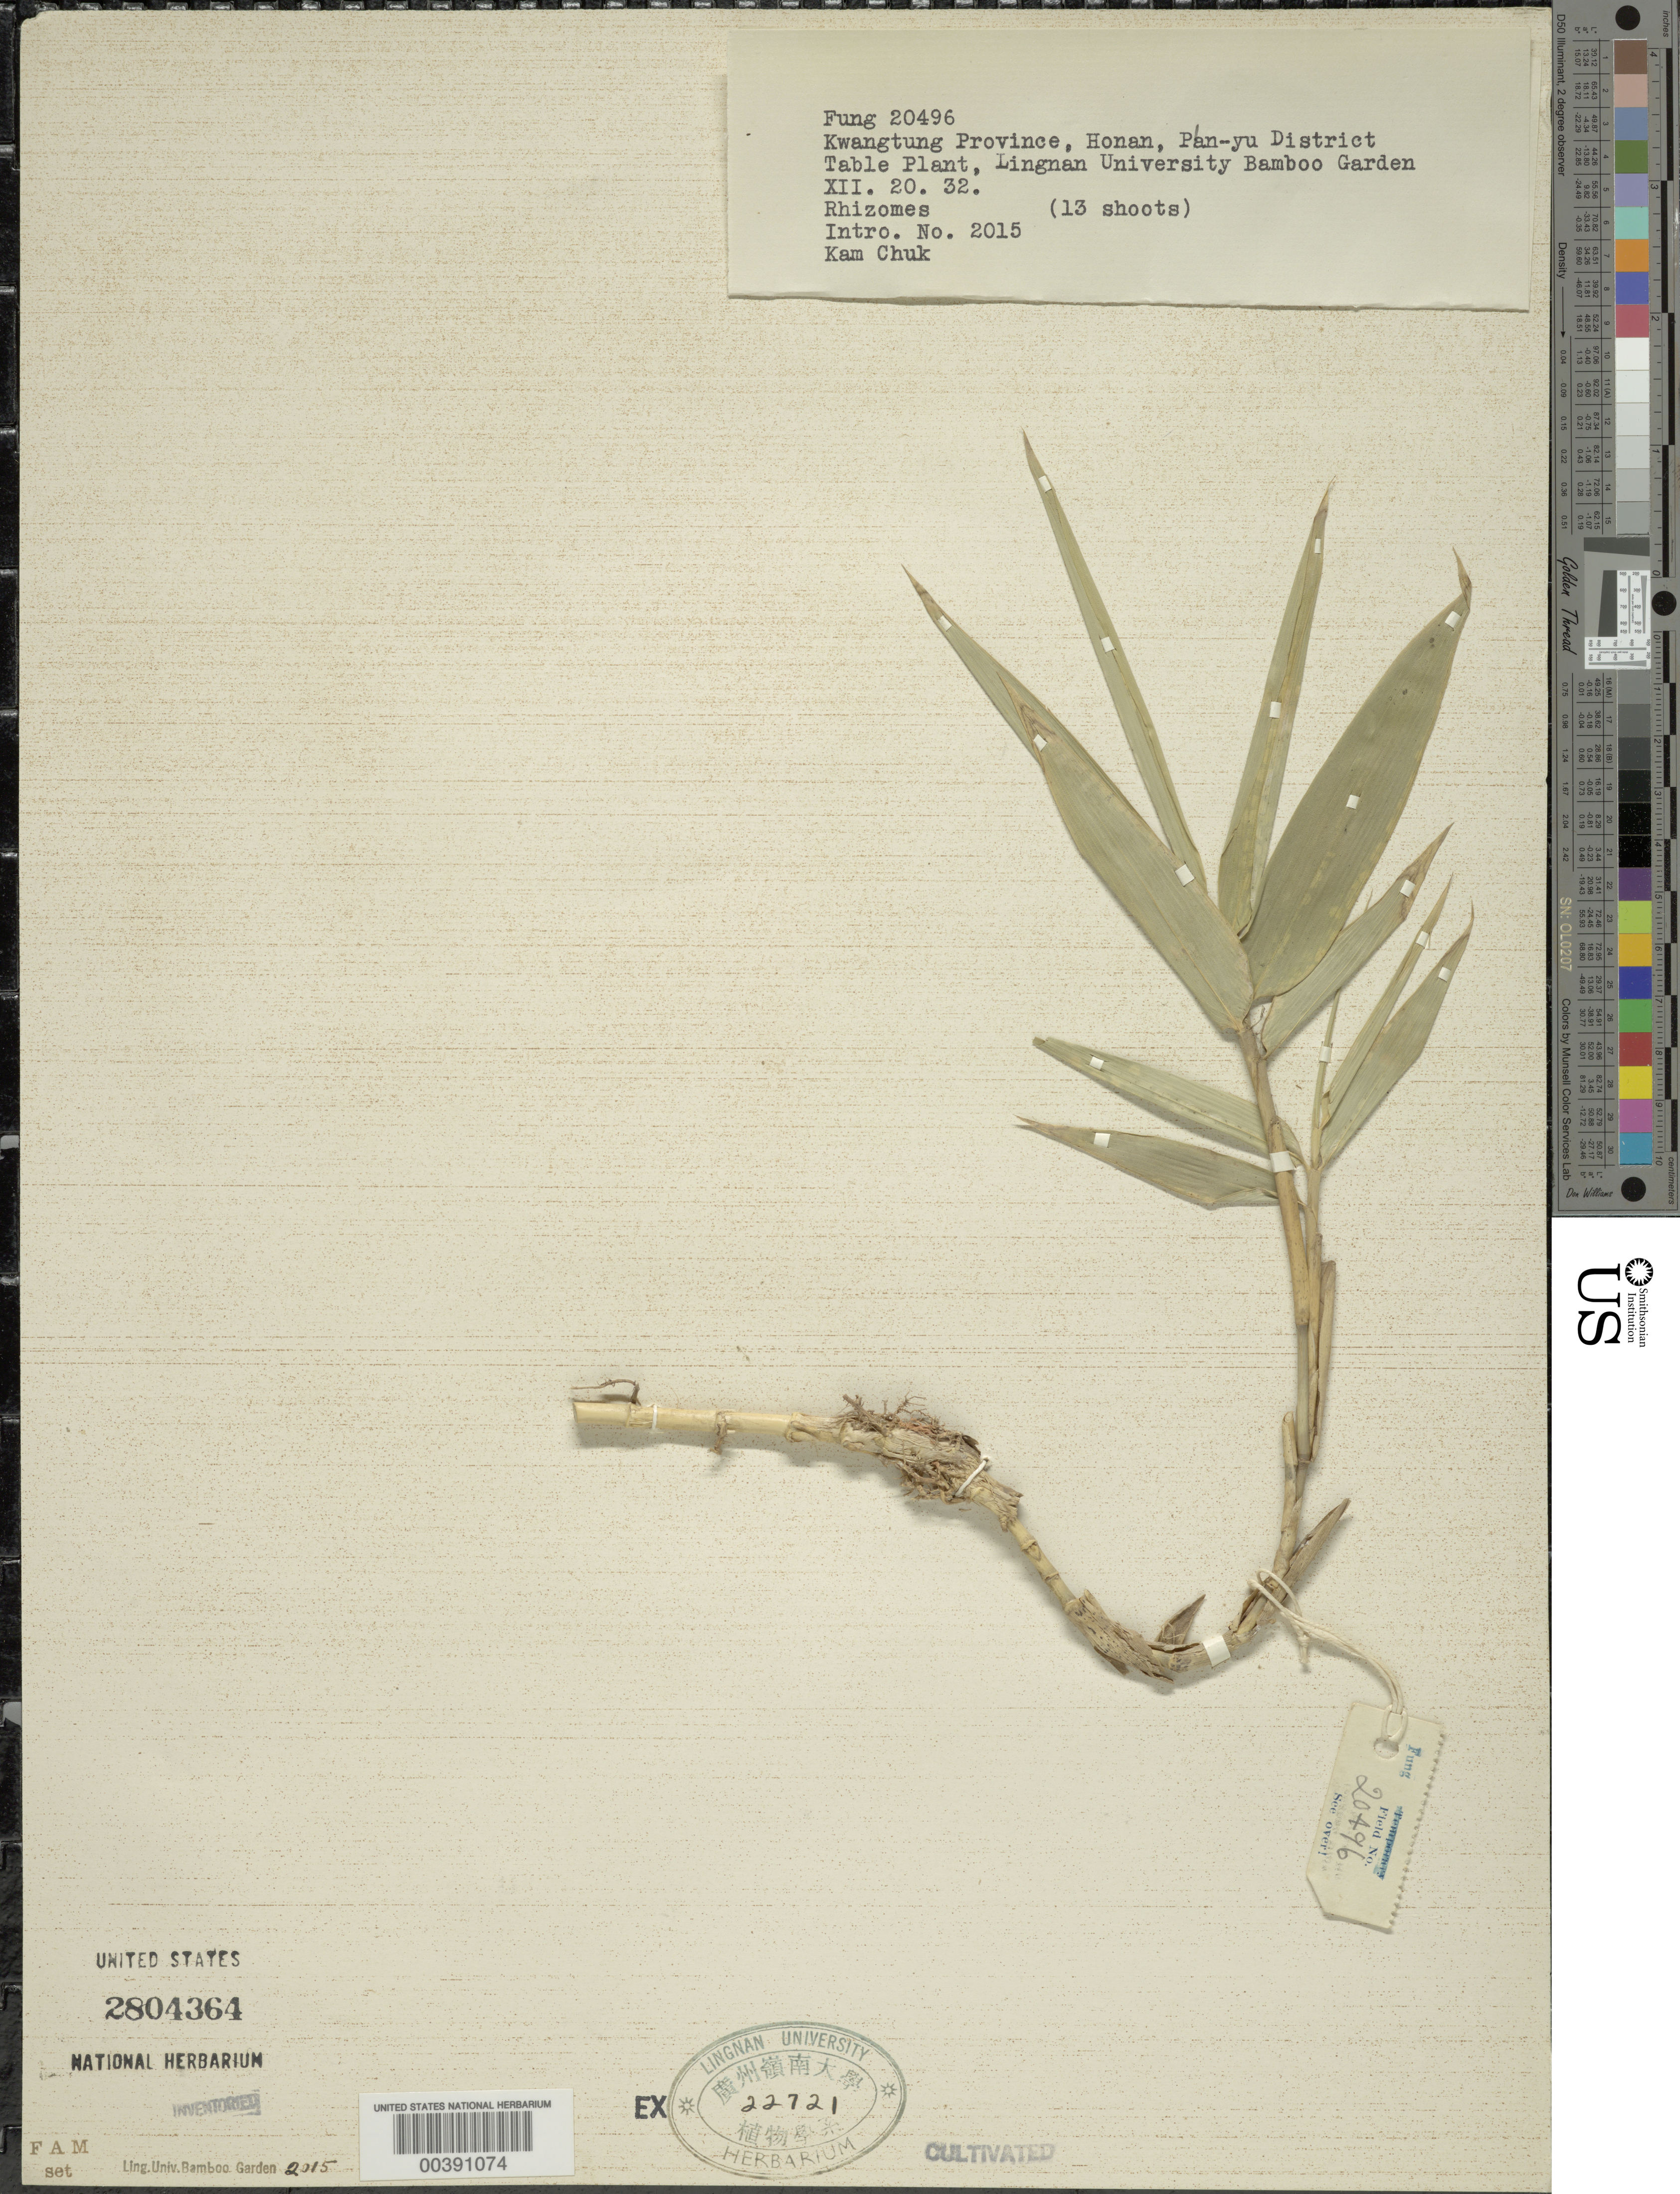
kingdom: Plantae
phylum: Tracheophyta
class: Liliopsida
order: Poales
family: Poaceae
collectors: H. L. Fung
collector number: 20496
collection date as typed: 20 Dec 1932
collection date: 1932-12-20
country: China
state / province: Guangdong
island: Honam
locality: Lingnan University Bamboo Garden, Honan, Pan-yu District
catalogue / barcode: US 2804364